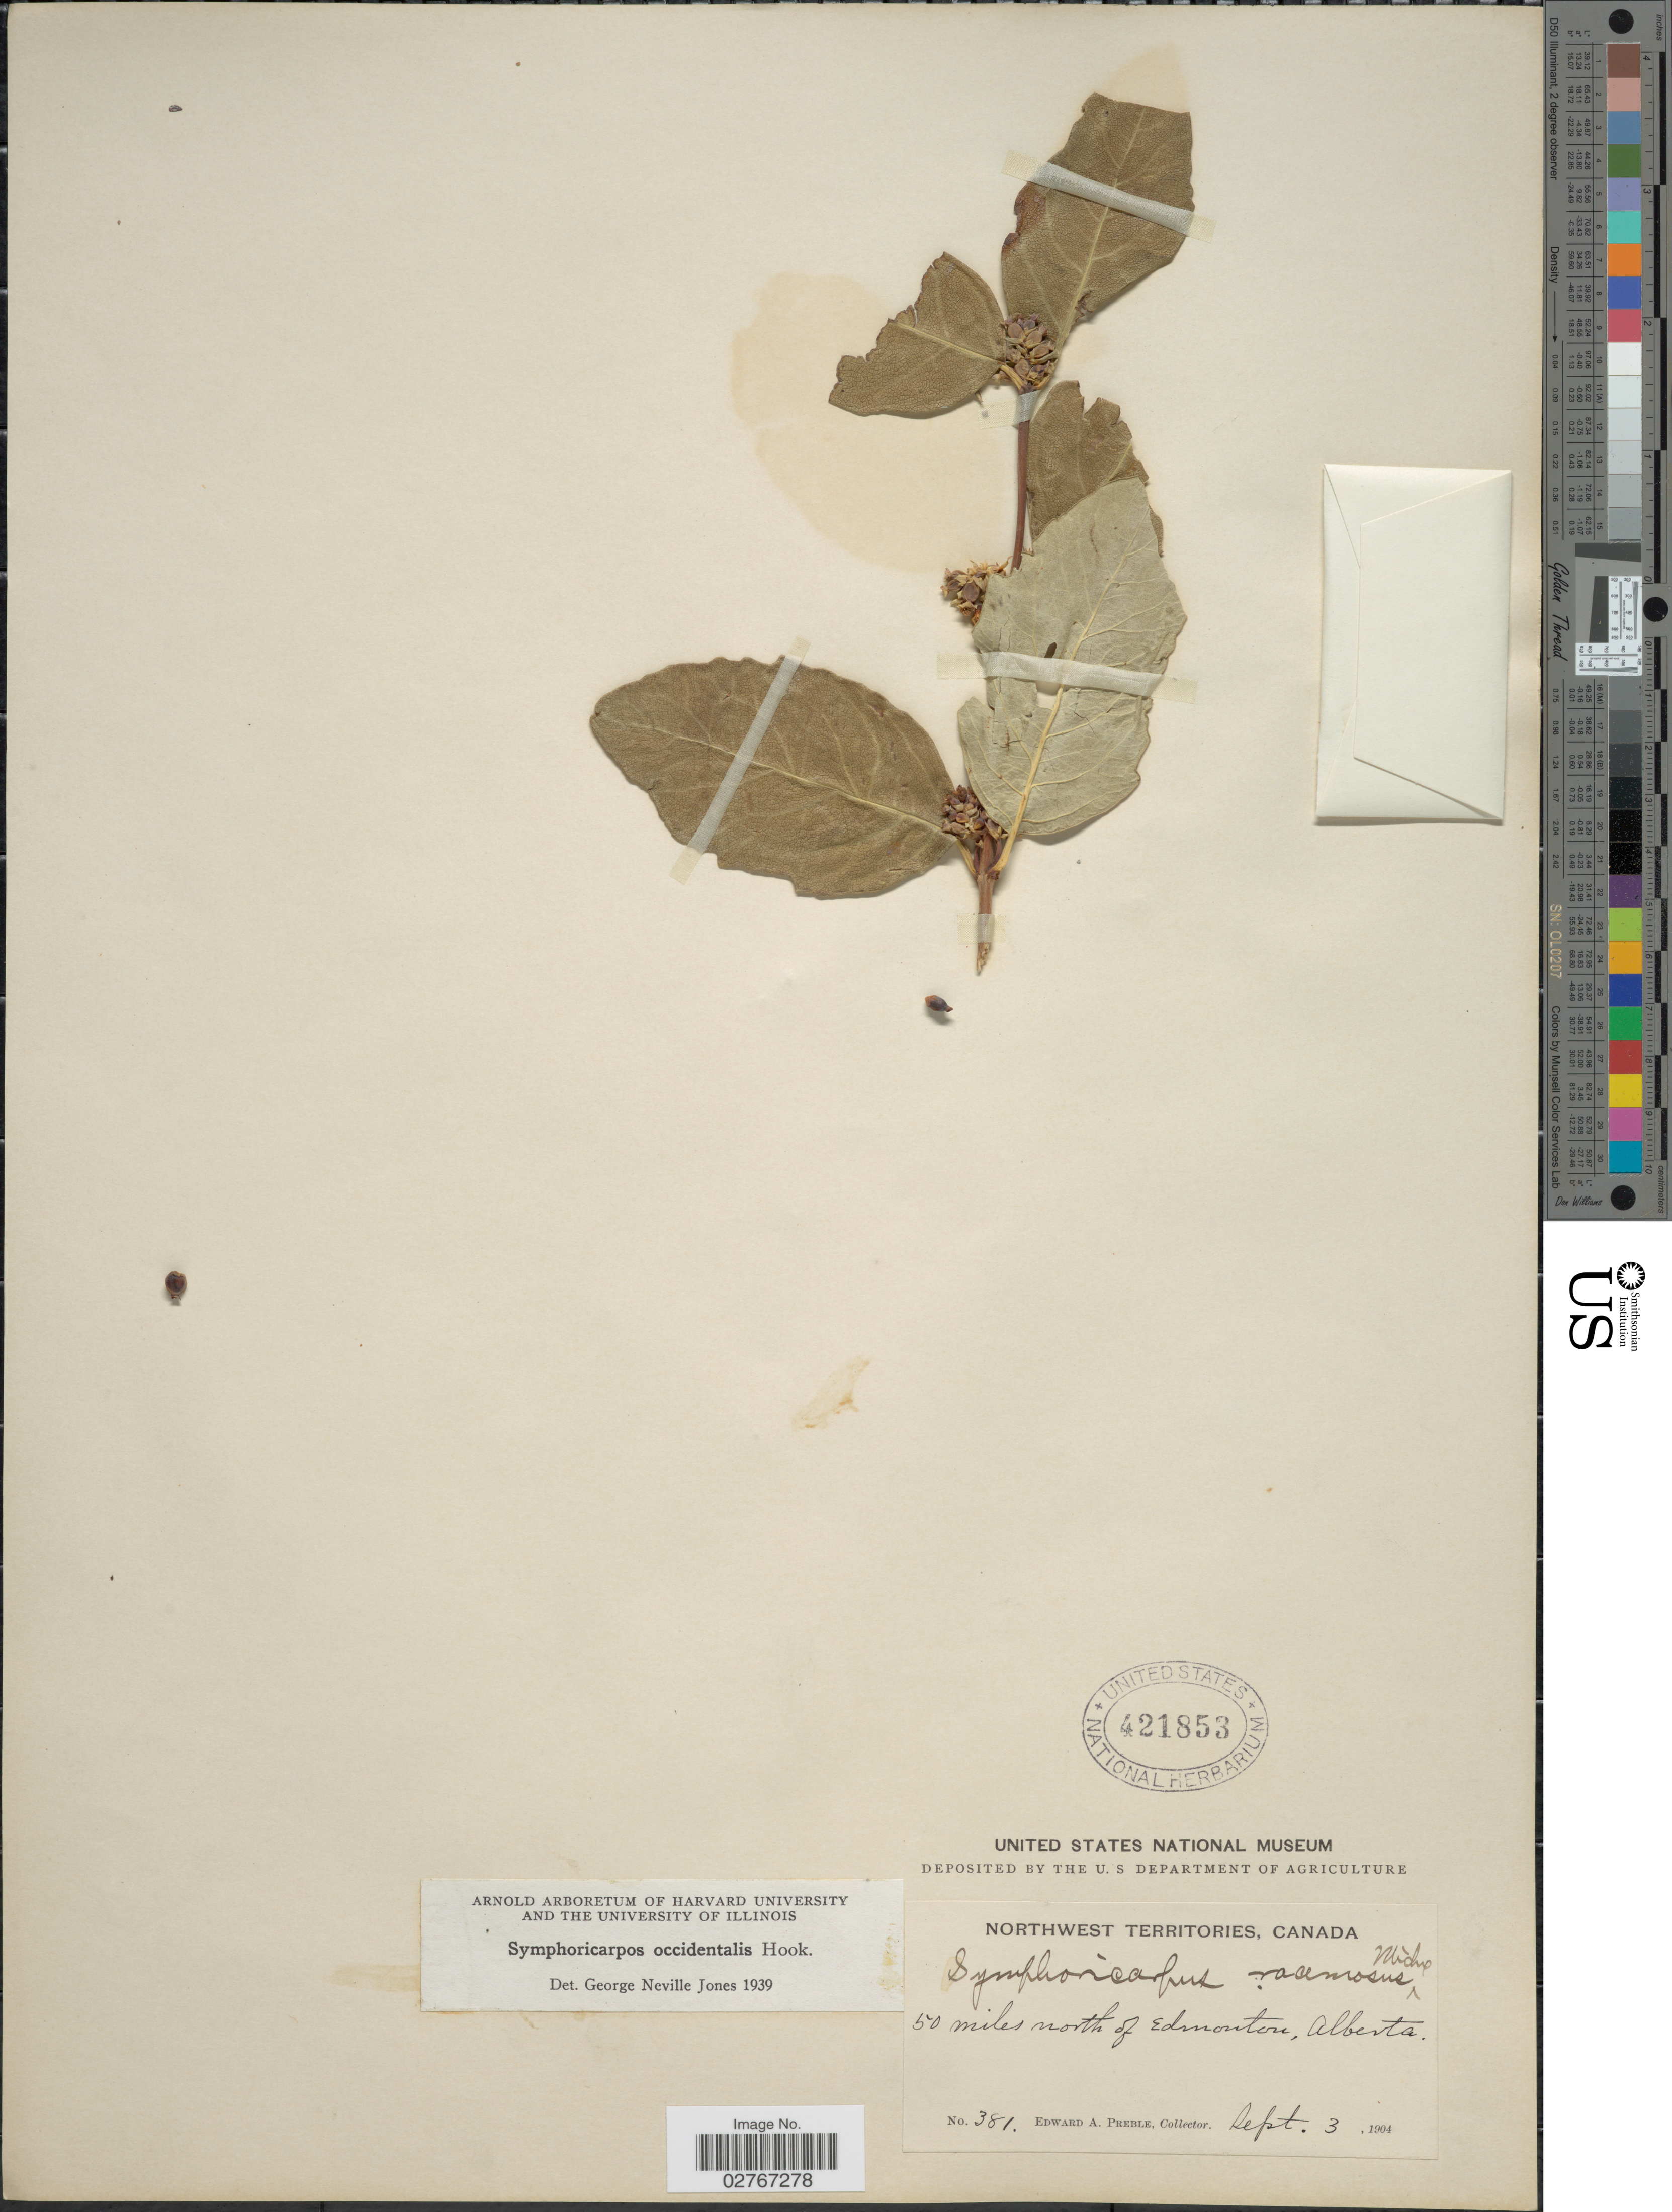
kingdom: Plantae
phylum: Tracheophyta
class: Magnoliopsida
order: Dipsacales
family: Caprifoliaceae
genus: Symphoricarpos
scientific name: Symphoricarpos occidentalis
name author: (R. Br.) Hook.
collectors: E. Preble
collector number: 381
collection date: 1904-09-03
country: Canada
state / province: Alberta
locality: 50 miles north of Edmonton.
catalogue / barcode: US 421853